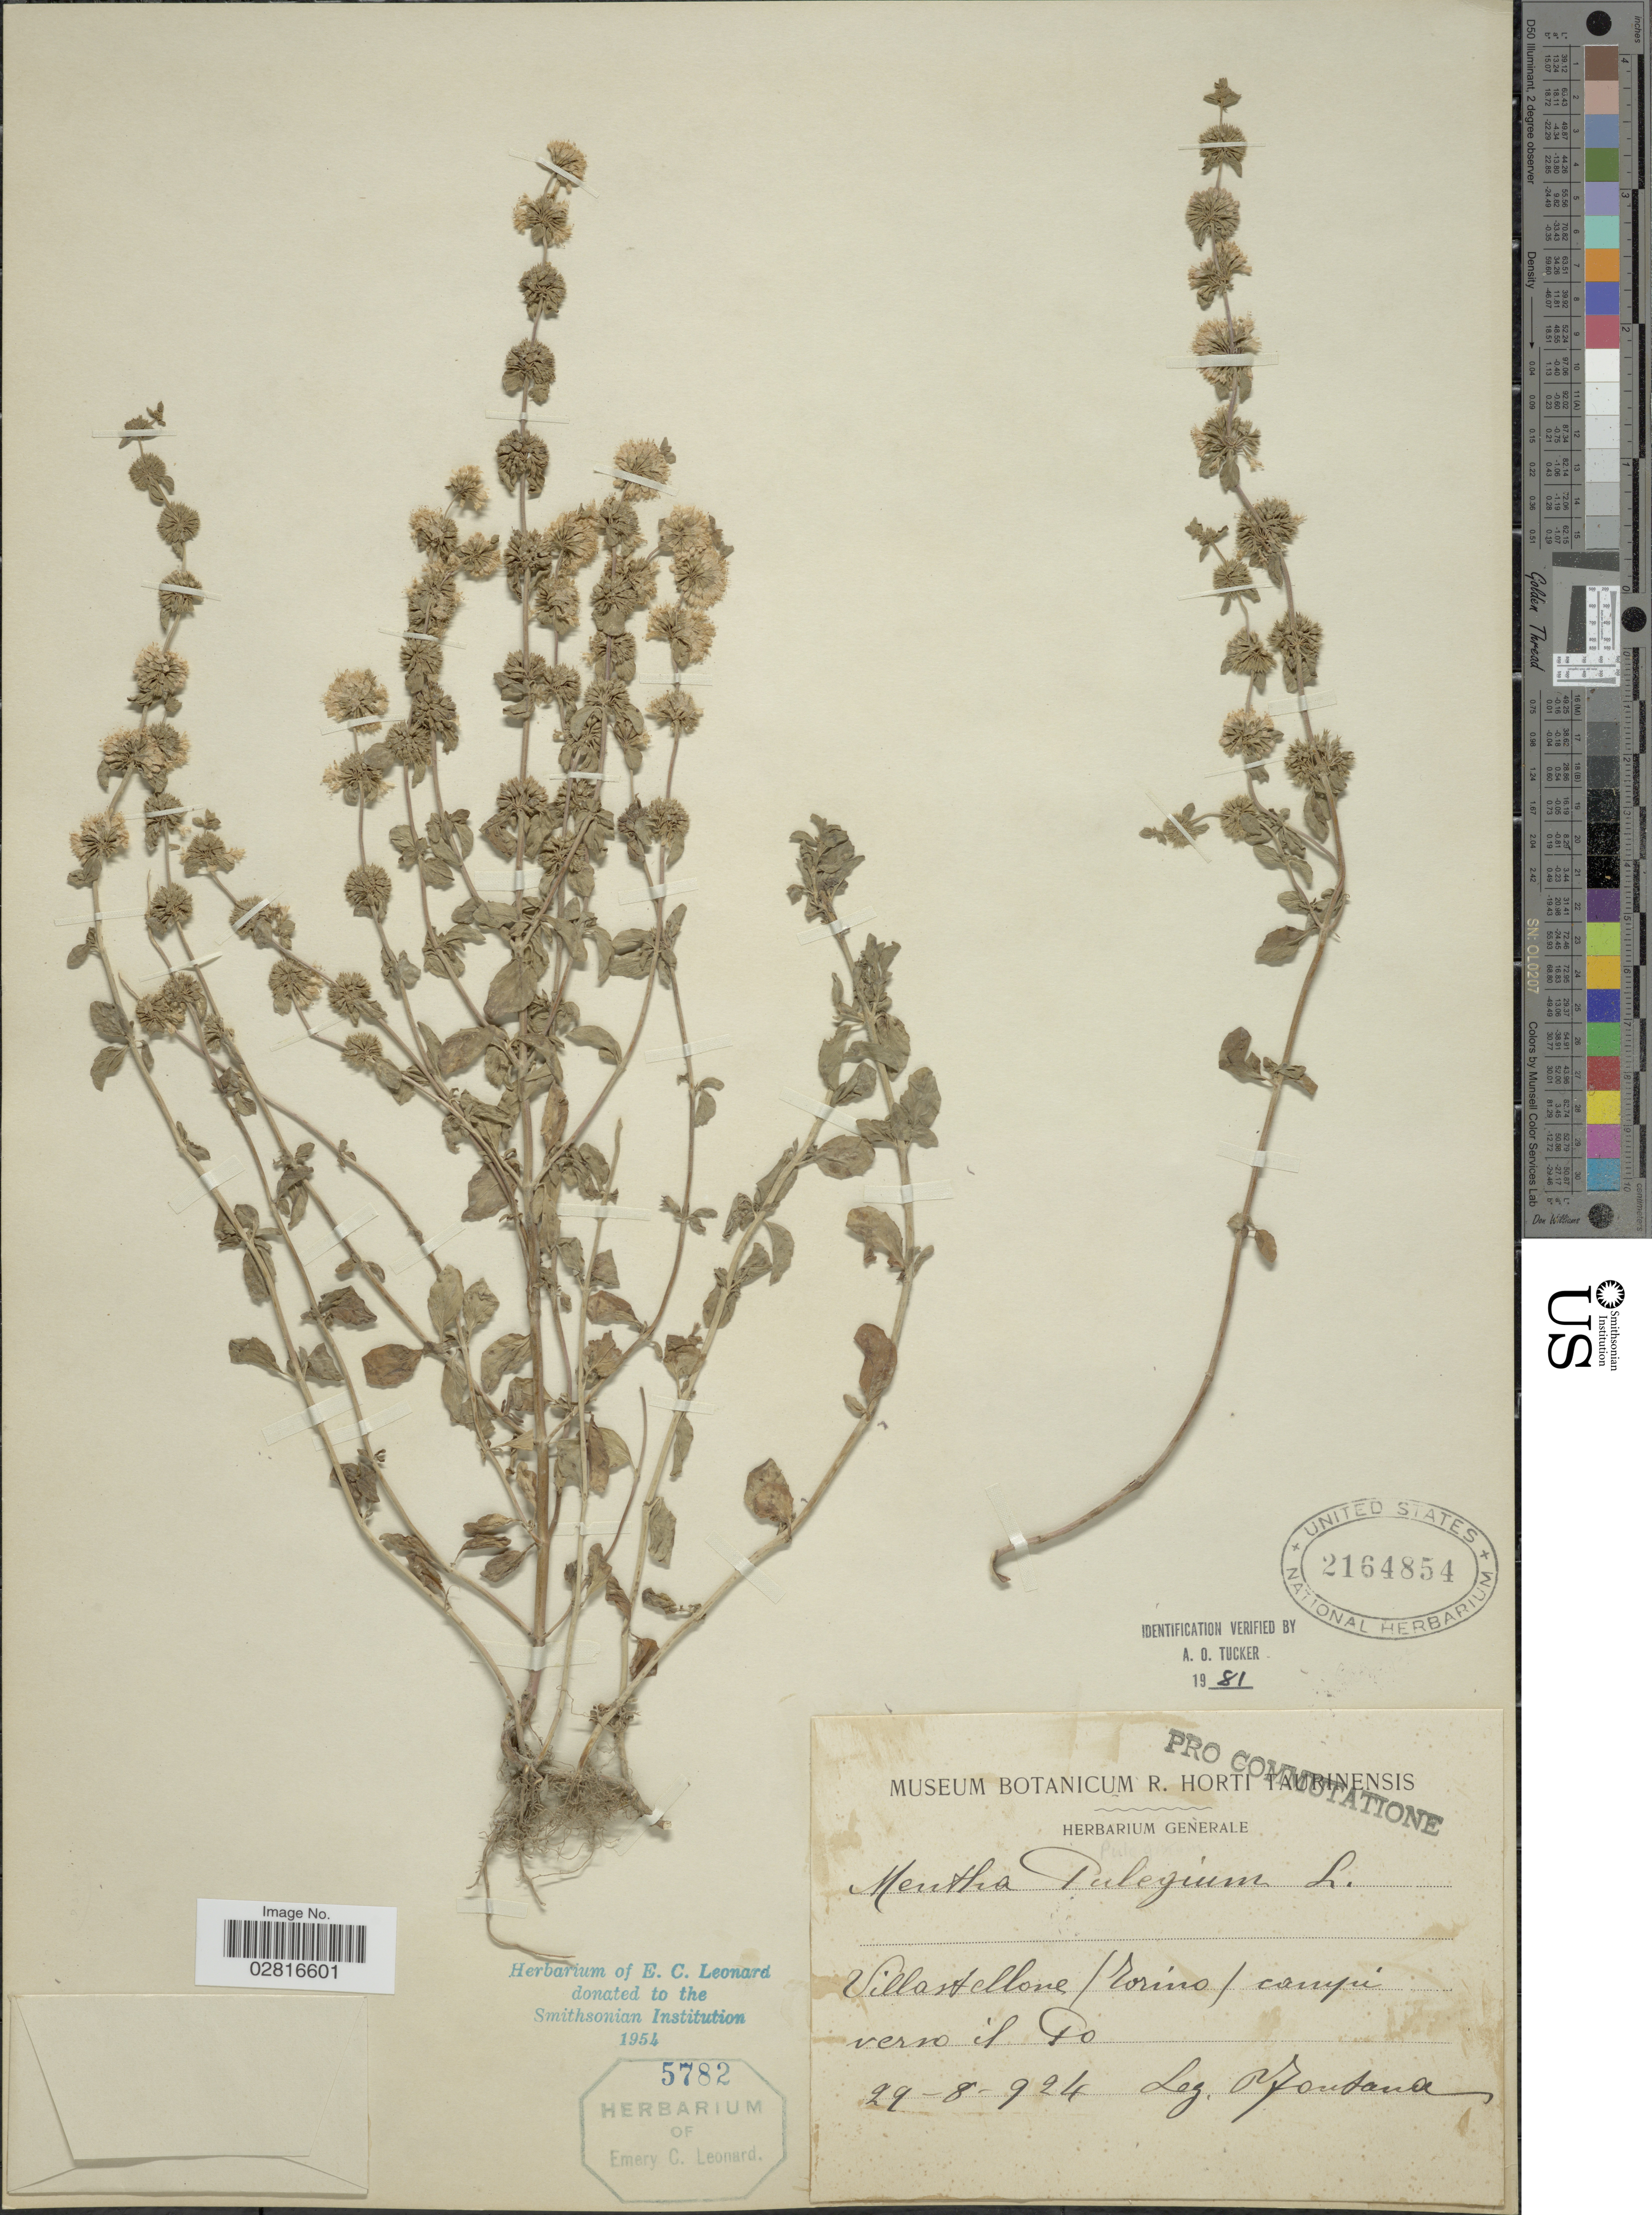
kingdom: Plantae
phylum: Tracheophyta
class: Magnoliopsida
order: Lamiales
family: Lamiaceae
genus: Mentha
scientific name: Mentha pulegium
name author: L.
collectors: P. Fontana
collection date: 1924-08-29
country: Italy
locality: Villastellone / Torino / campi. verno il Po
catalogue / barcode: US 2164854